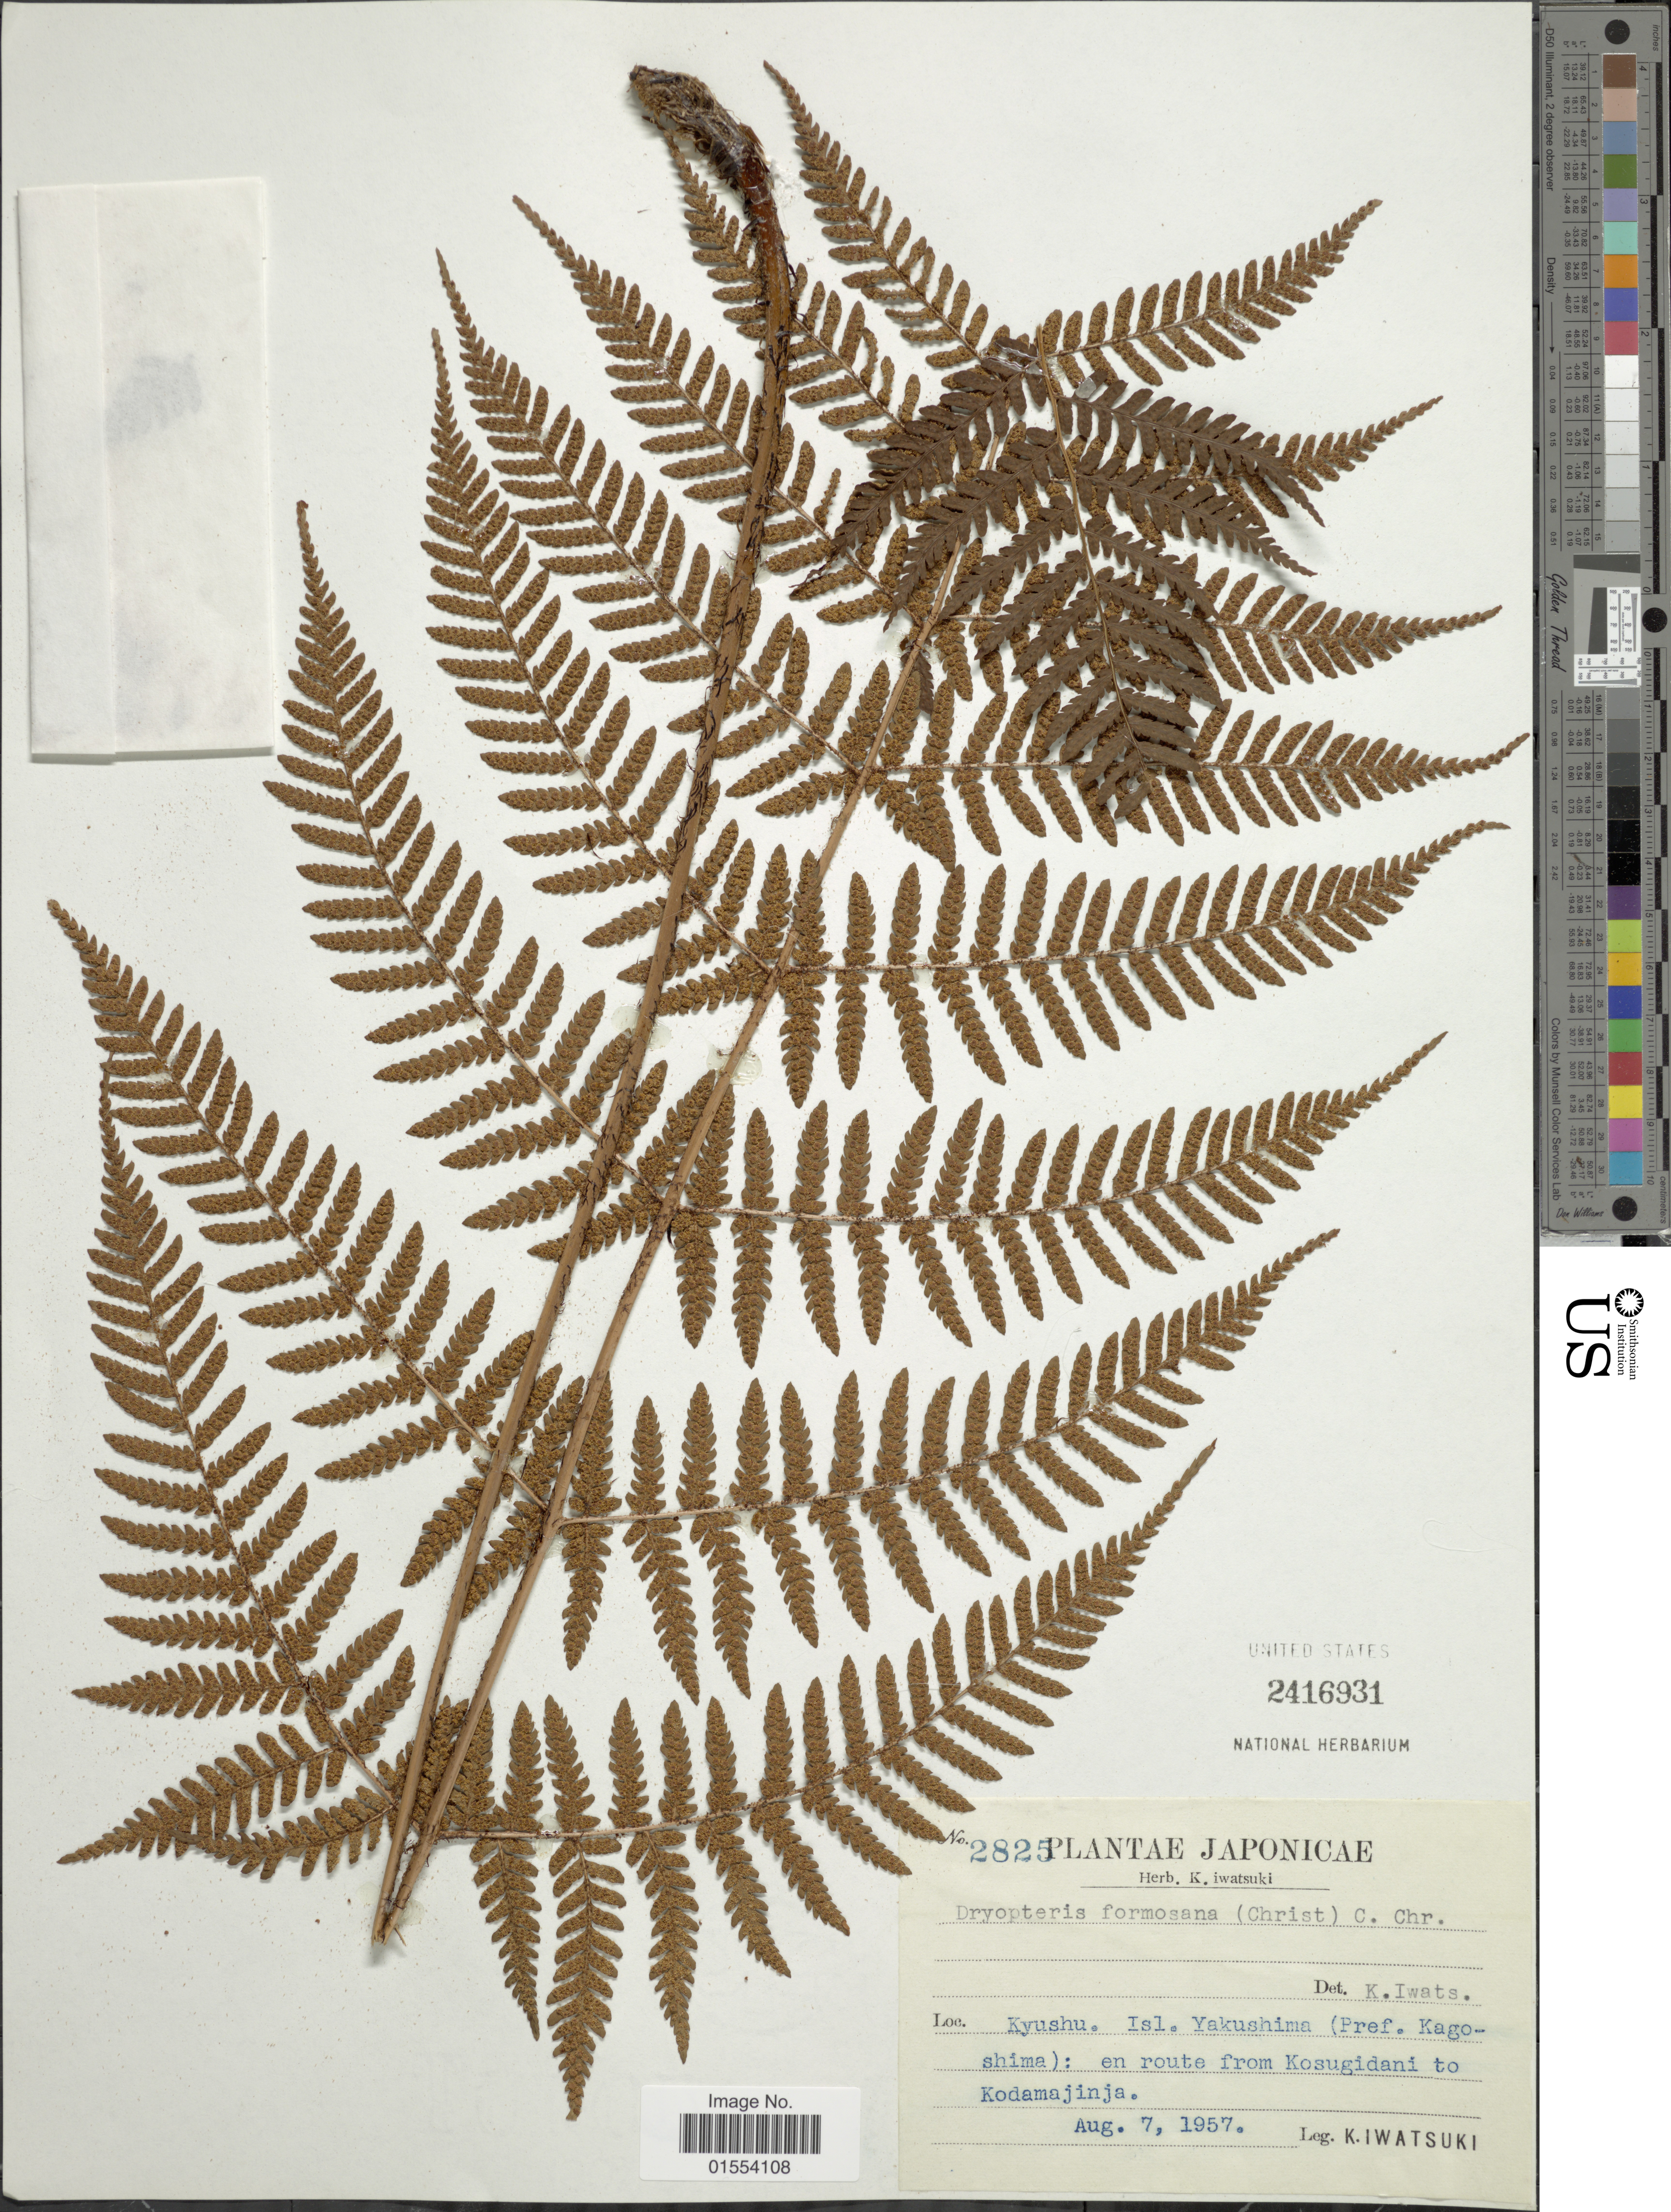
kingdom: Plantae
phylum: Tracheophyta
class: Polypodiopsida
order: Polypodiales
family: Dryopteridaceae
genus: Dryopteris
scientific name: Dryopteris formosana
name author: (Christ) C. Chr.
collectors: K. Iwatsuki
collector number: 2825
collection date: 1957-08-07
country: Japan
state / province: Kagosima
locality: Kyushu. Isl. Yakushima (Pref. Kagoshima): en route from Kosugidani to Kodamajinja.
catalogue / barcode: US 2416931